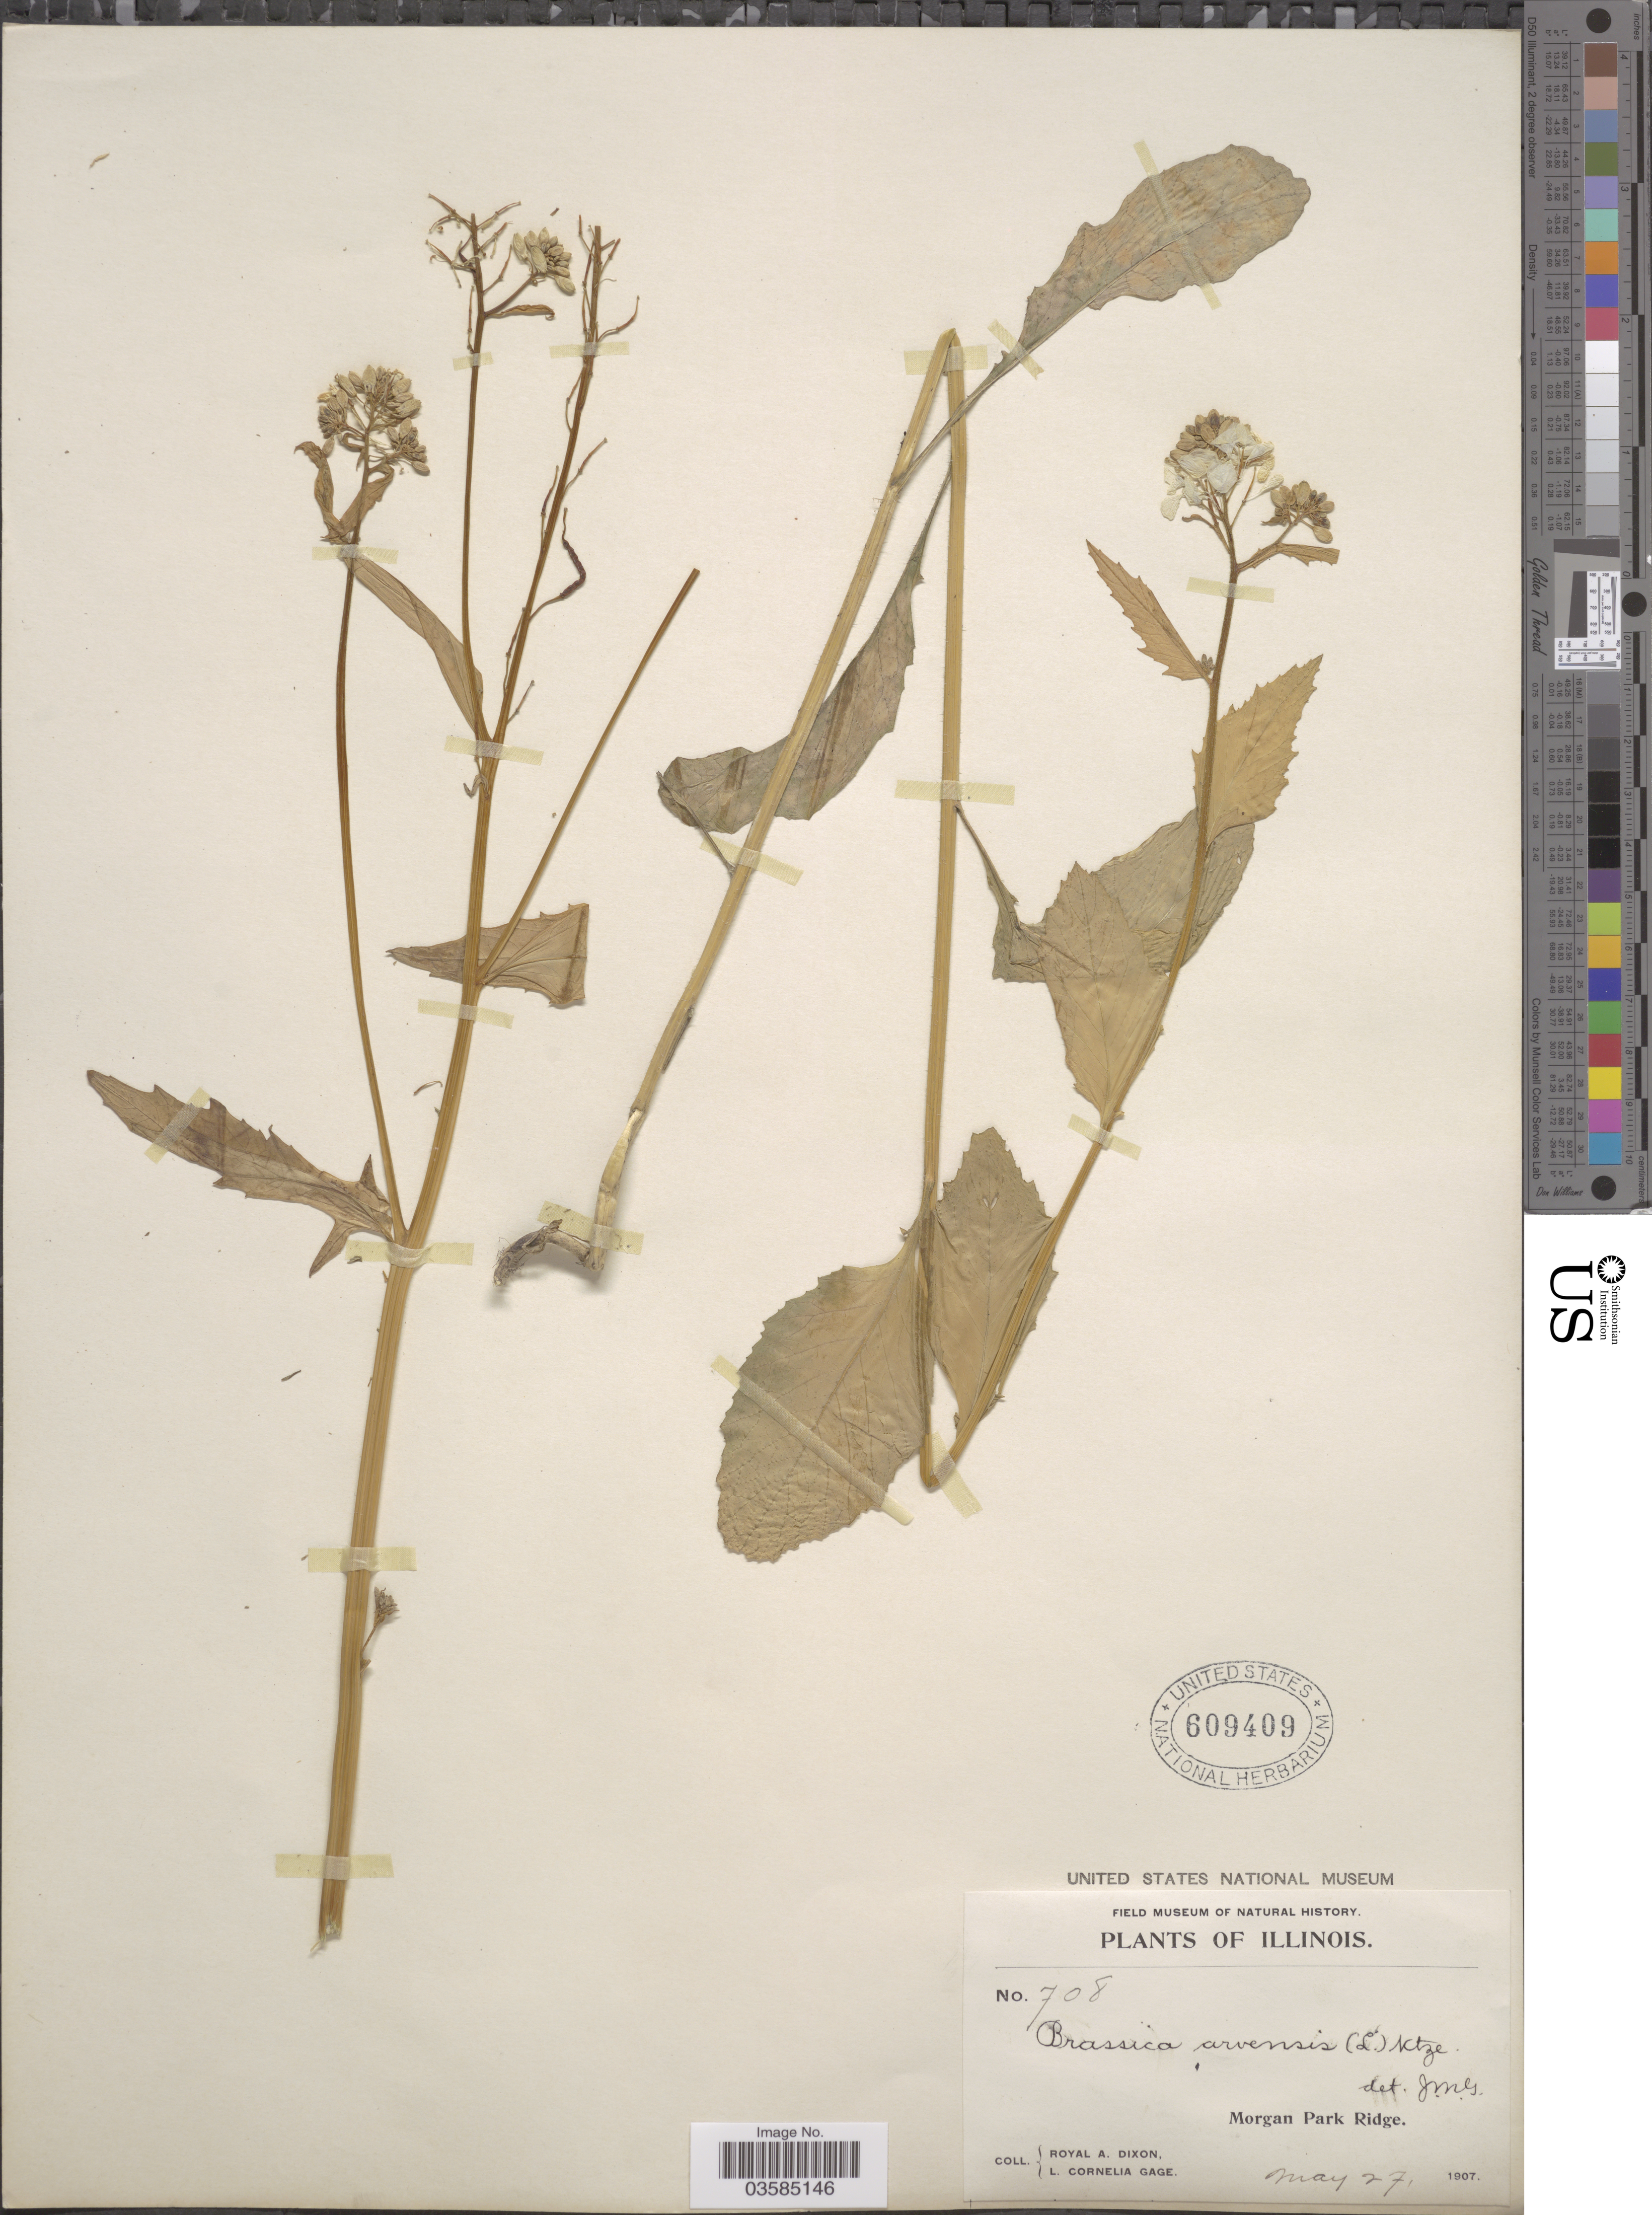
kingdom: Plantae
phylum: Tracheophyta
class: Magnoliopsida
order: Brassicales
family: Brassicaceae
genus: Brassica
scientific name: Brassica kaber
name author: (DC.) L.C. Wheeler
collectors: R. A. Dixon & L. Gage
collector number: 708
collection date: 1907-05-27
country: United States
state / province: Illinois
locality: Morgan Park Ridge.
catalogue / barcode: US 609409